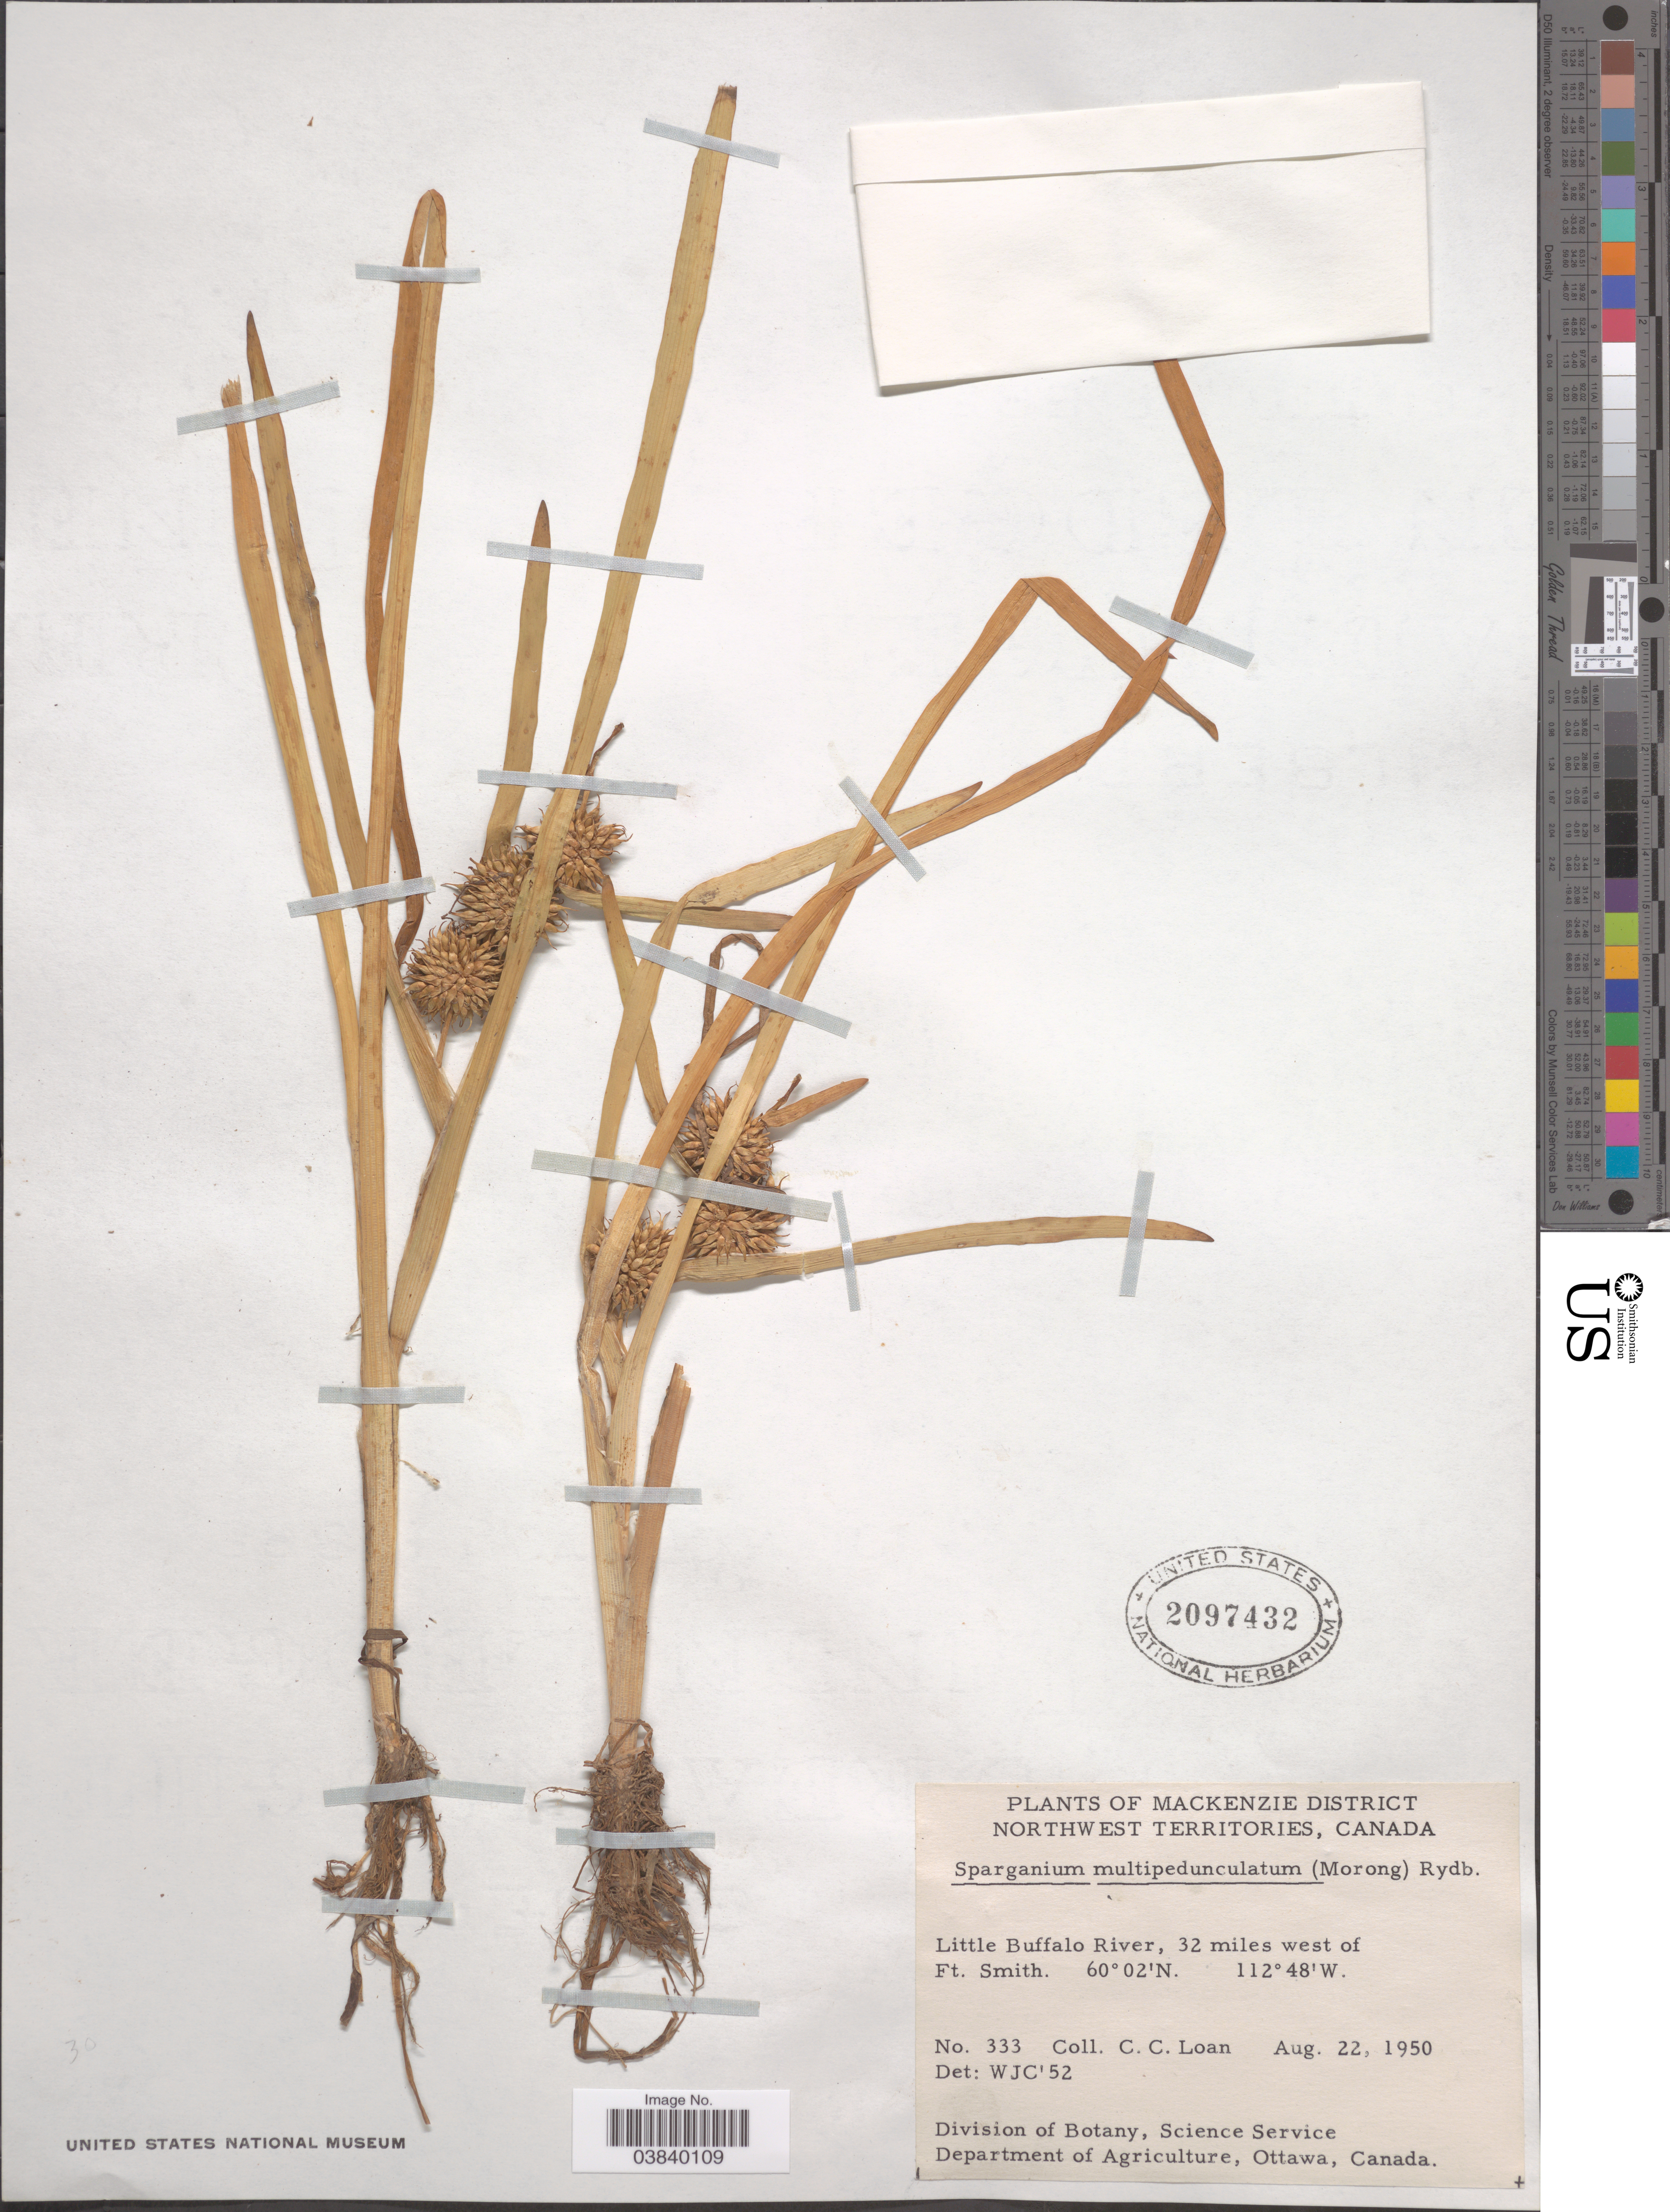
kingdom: Plantae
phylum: Tracheophyta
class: Liliopsida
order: Poales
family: Typhaceae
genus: Sparganium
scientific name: Sparganium angustifolium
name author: Michx.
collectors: C. Loan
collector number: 333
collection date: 1950-08-22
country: Canada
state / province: Northwest Territories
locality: Mackenzie District. Little Buffalo River, 32 miles west of Ft. Smith.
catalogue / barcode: US 2097432